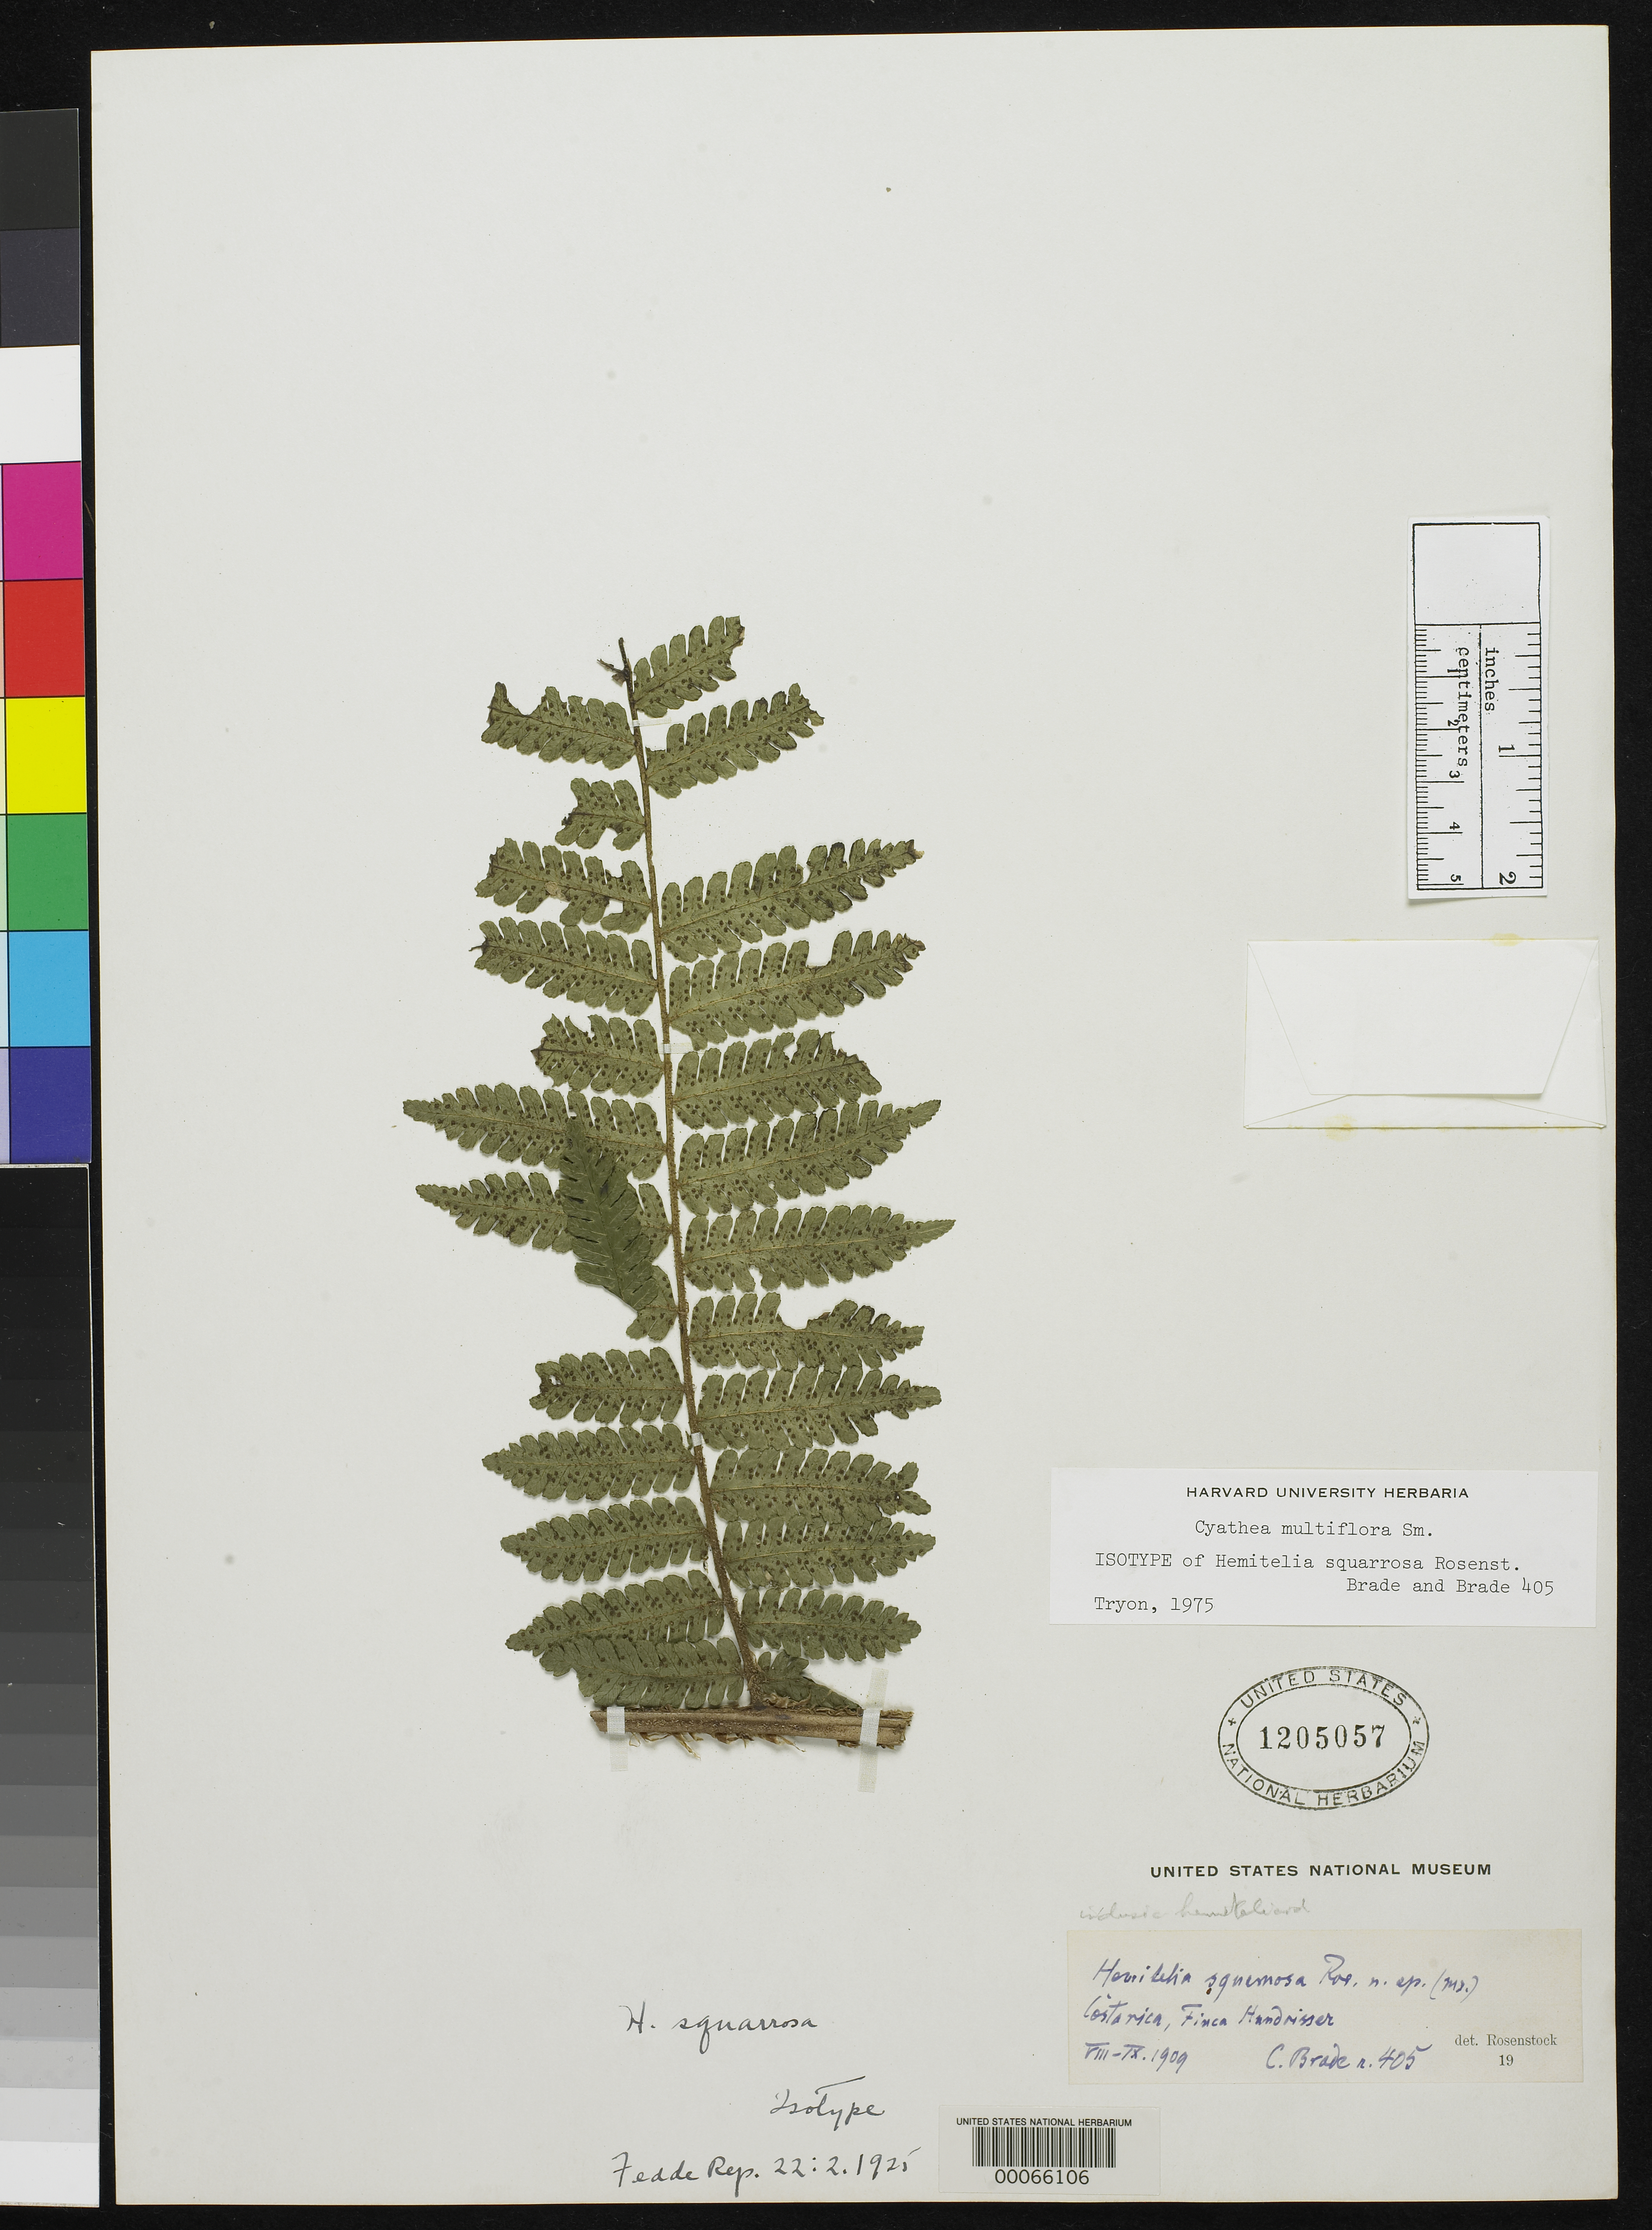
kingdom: Plantae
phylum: Tracheophyta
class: Polypodiopsida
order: Cyatheales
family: Cyatheaceae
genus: Hemitelia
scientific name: Hemitelia squarrosa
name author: Rosenst.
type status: Isotype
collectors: A. C. Brade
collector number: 405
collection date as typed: Aug 1909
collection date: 1909-08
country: Costa Rica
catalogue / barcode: US 1205057